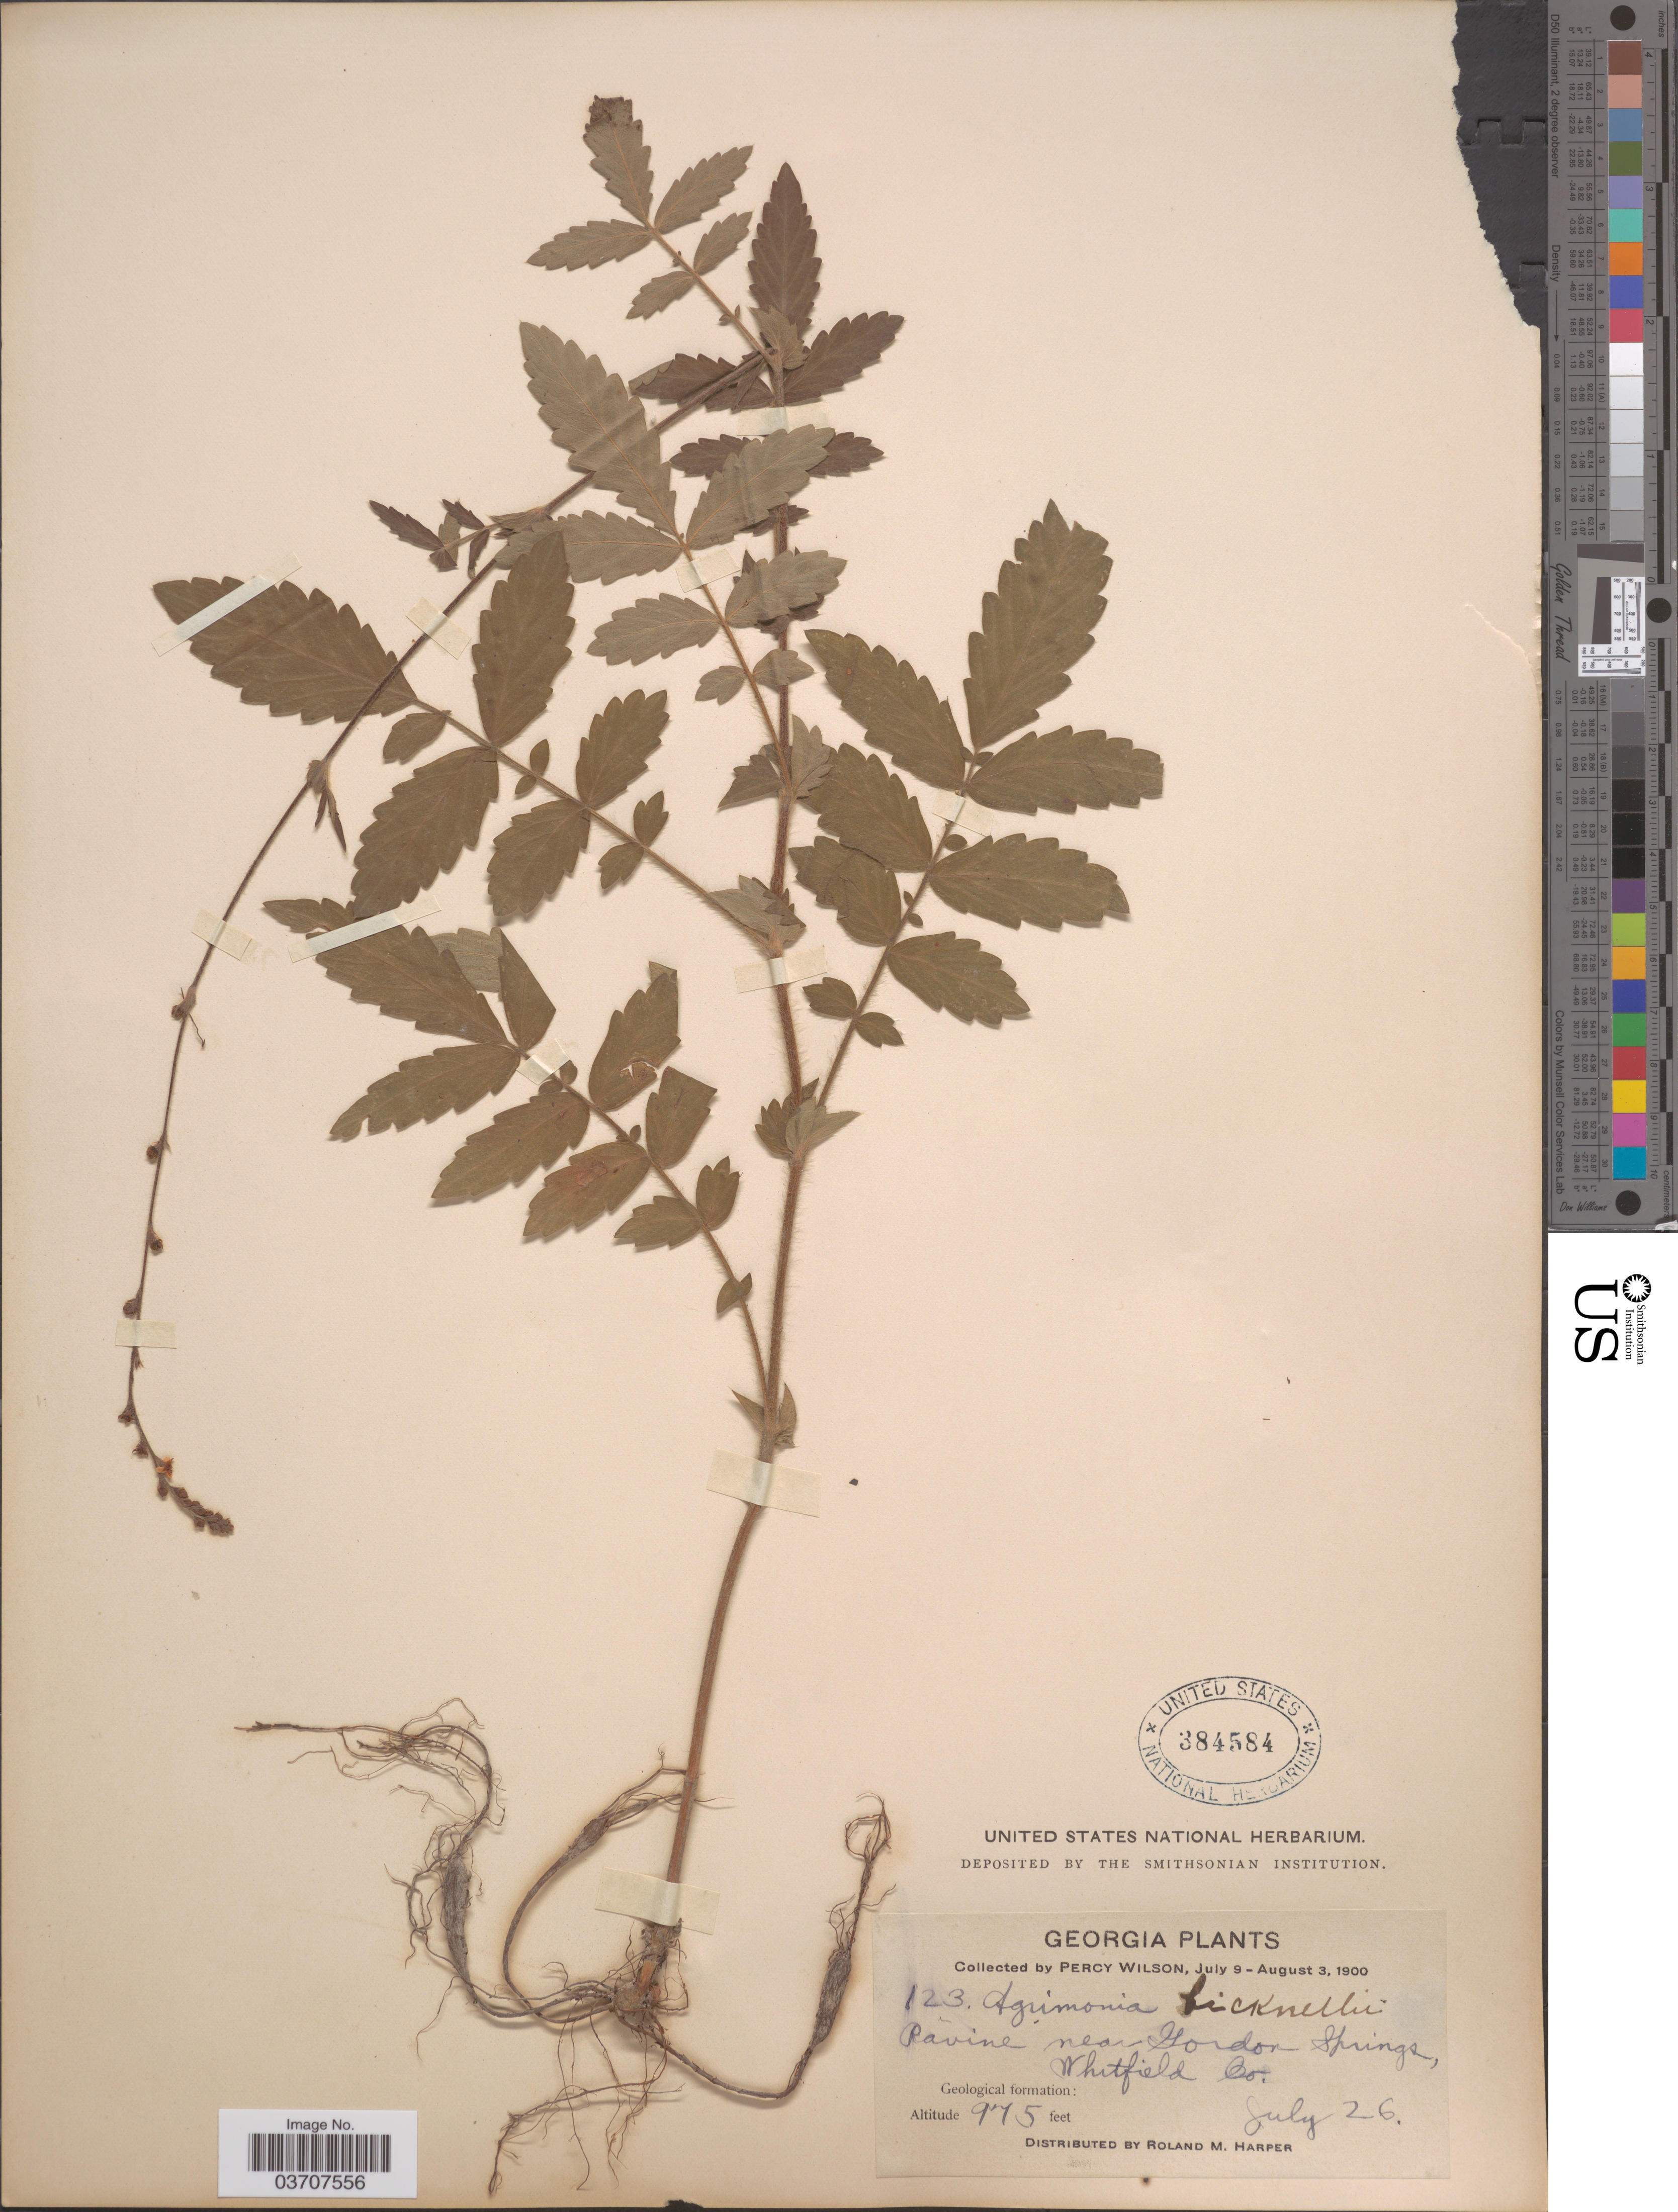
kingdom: Plantae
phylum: Tracheophyta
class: Magnoliopsida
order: Rosales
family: Rosaceae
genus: Agrimonia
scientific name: Agrimonia bicknellii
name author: (Kearney) Rydb.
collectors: P. Wilson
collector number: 123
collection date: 1900-07-26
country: United States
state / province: Georgia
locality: Ravine near Gordon Springs, Whitfield Co.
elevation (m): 297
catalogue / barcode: US 384584